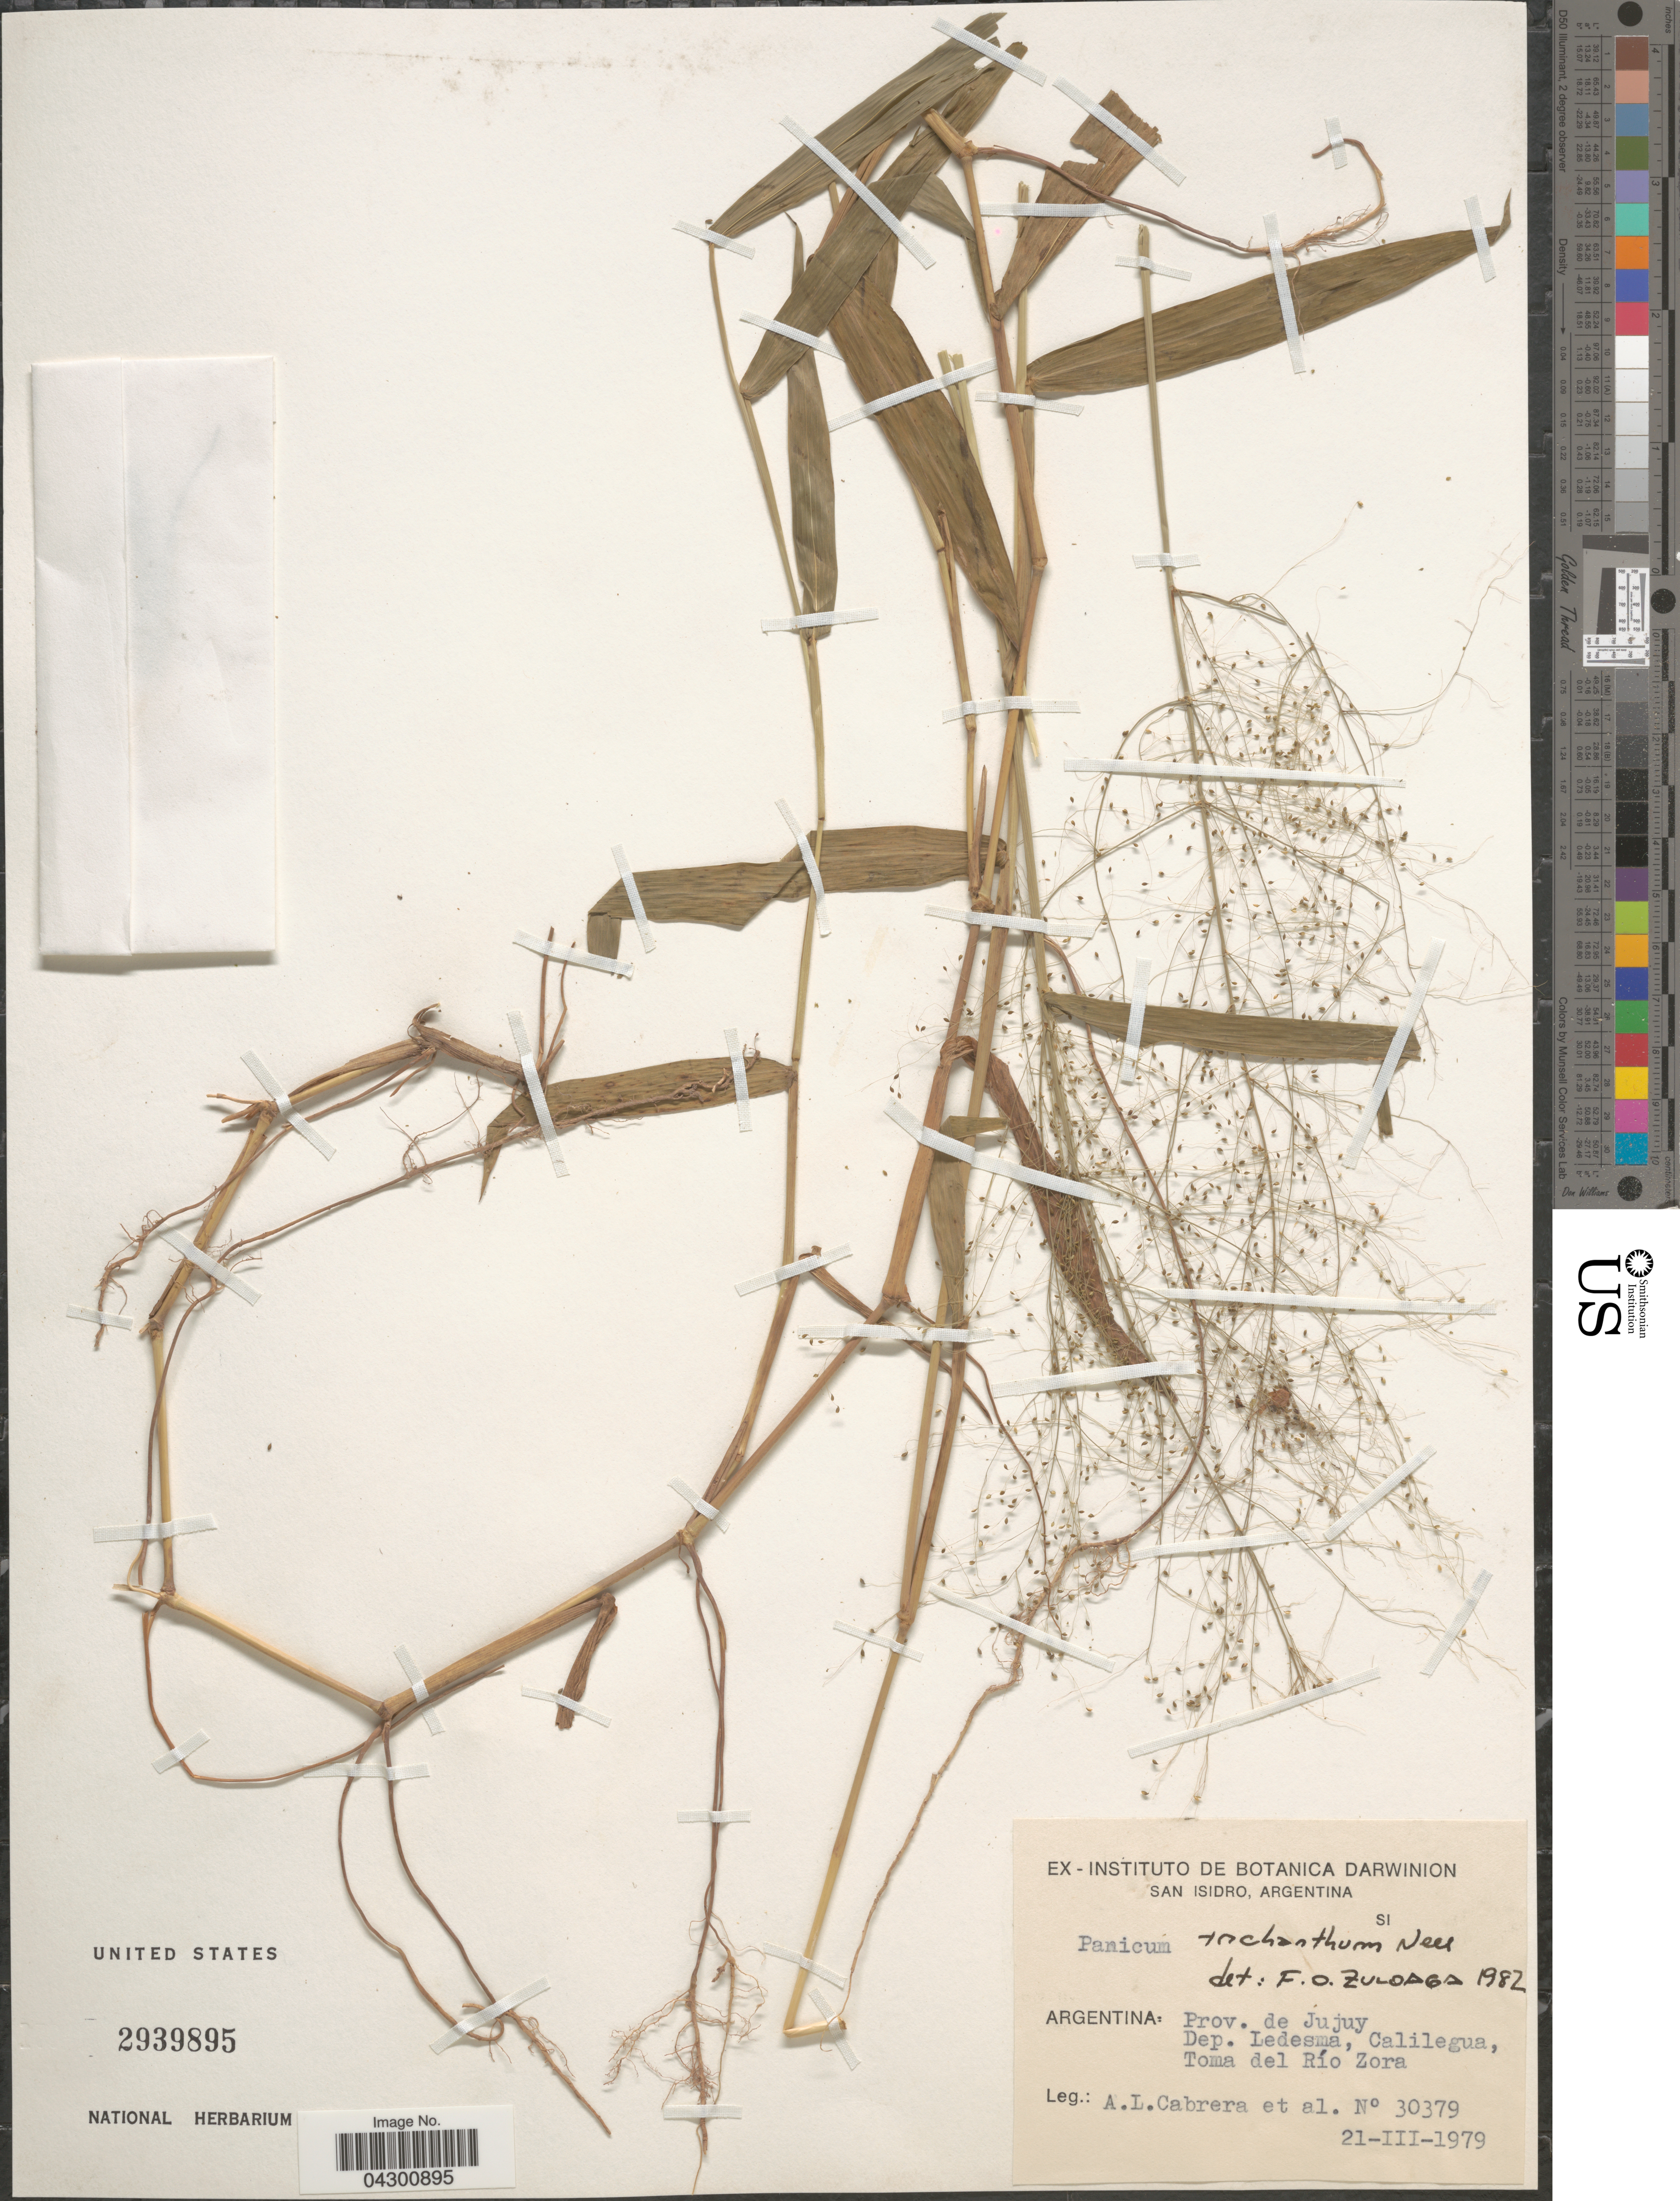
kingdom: Plantae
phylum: Tracheophyta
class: Liliopsida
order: Poales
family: Poaceae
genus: Panicum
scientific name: Panicum trichanthum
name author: Nees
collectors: A. L. Cabrera & et al.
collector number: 30379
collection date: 1979-03-21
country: Argentina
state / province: Jujuy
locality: Dep. Ledesma, Calilegua, Toma del Río Zora.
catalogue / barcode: US 2939895